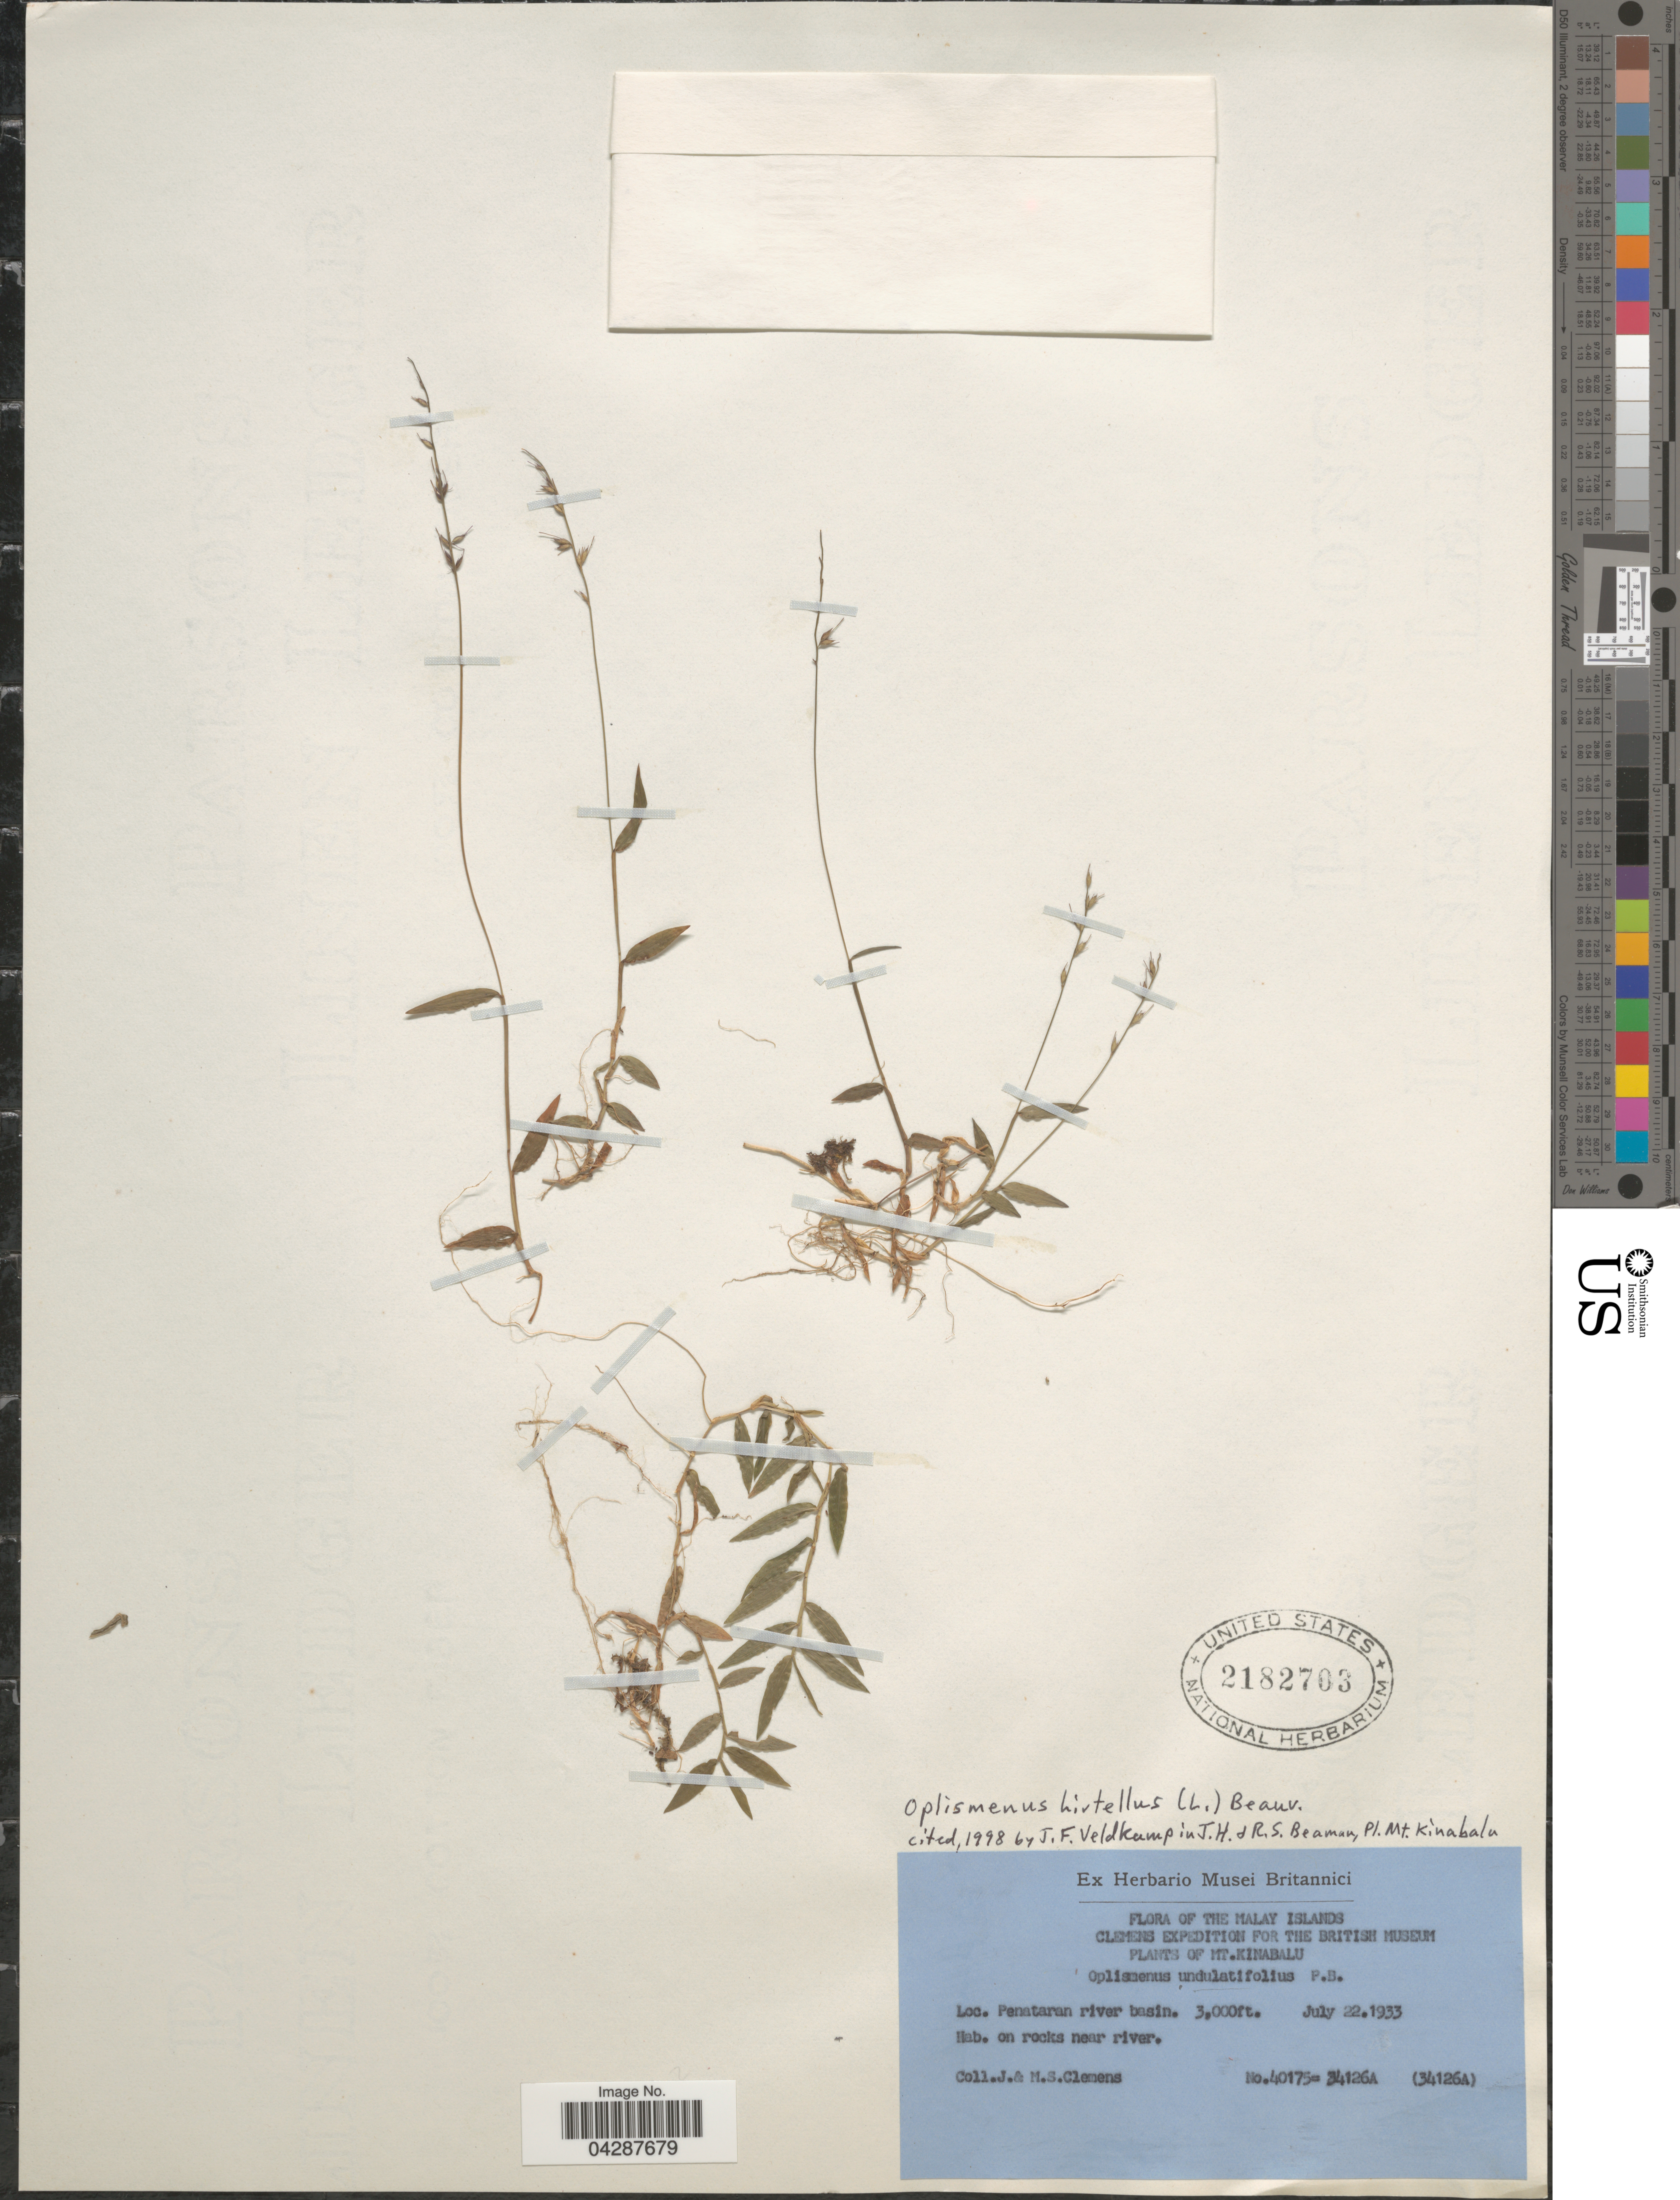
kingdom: Plantae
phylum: Tracheophyta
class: Liliopsida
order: Poales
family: Poaceae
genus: Oplismenus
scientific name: Oplismenus hirtellus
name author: (L.) P. Beauv.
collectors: J. Clemens & M. S. Clemens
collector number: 40175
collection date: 1933-07-22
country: Malaysia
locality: The Malay Islands. Clemens Expedition For The British Museum. Mt. Kinabalu. Penataran river basin.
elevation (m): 914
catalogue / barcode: US 2182703